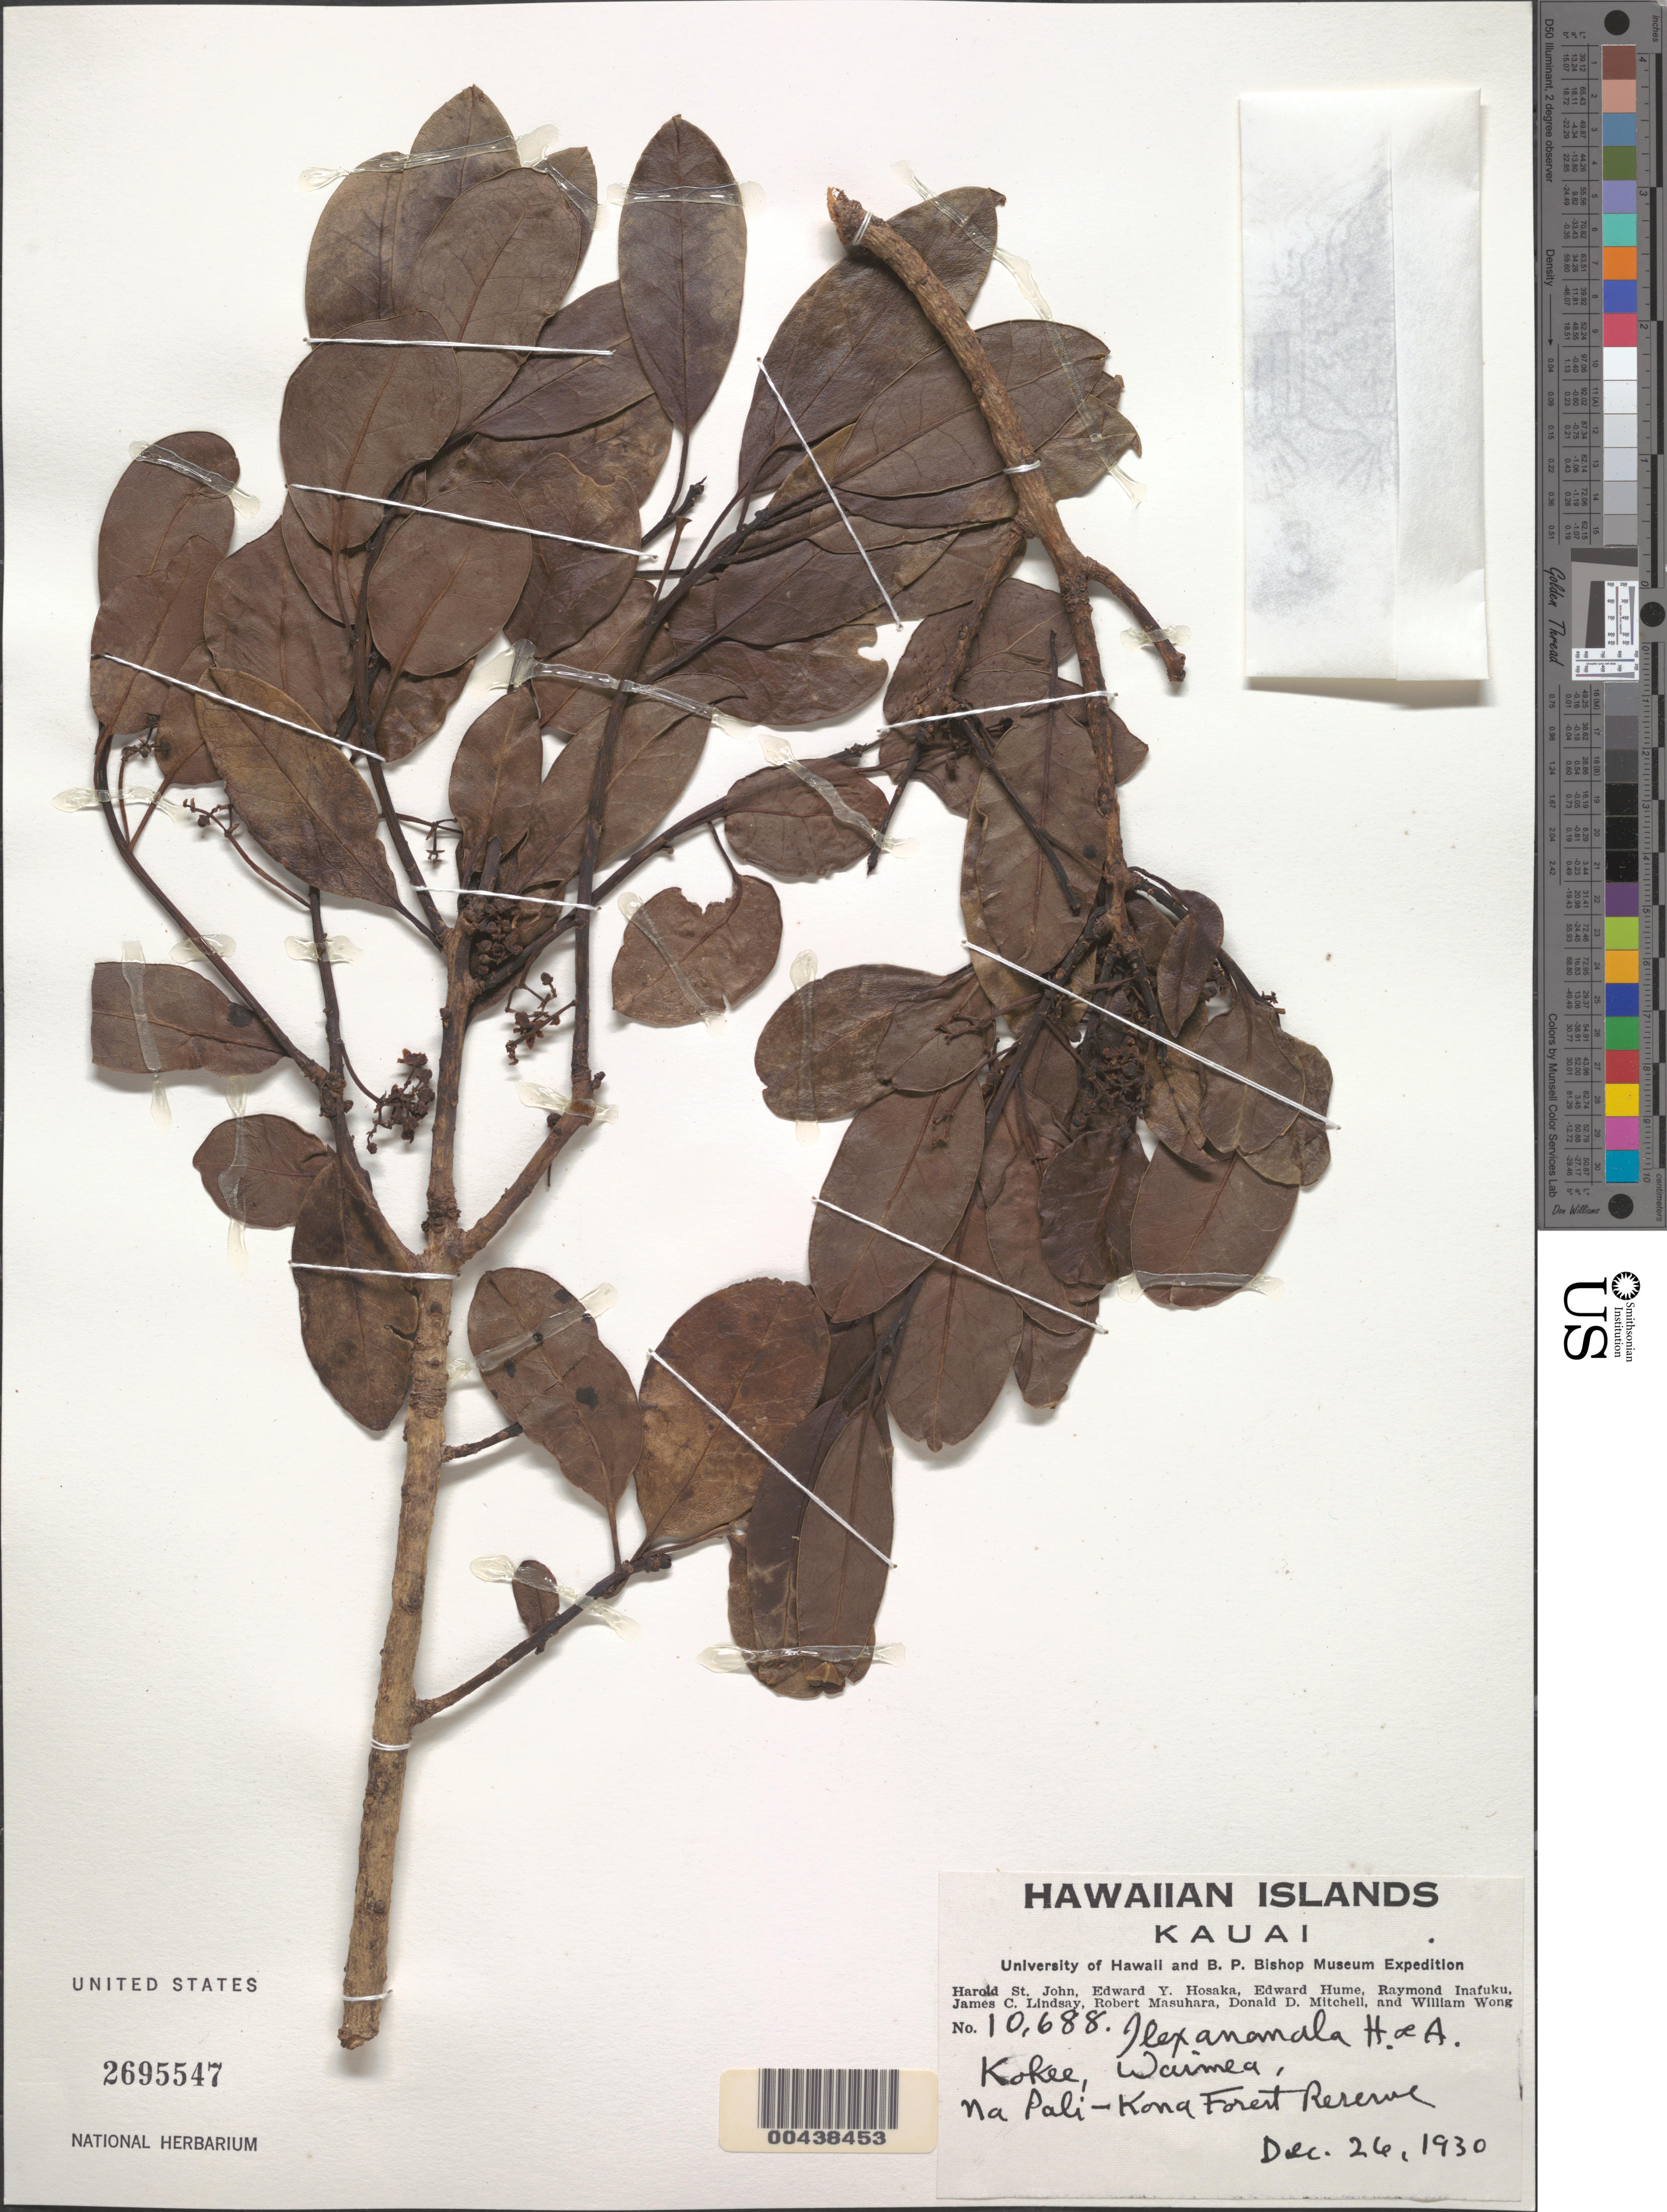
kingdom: Plantae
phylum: Tracheophyta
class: Magnoliopsida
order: Aquifoliales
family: Aquifoliaceae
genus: Ilex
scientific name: Ilex anomala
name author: Hook. & Arn.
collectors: H. St. John, E. Y. Hosaka, E. Hume & R. Inafuku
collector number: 10688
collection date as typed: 26 Dec 1930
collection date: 1930-12-26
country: United States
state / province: Hawaii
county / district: Kauai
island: Kaua'i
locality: Kokee, Waimea, Na Pali-Kona Forest Reserve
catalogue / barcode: US 2695547